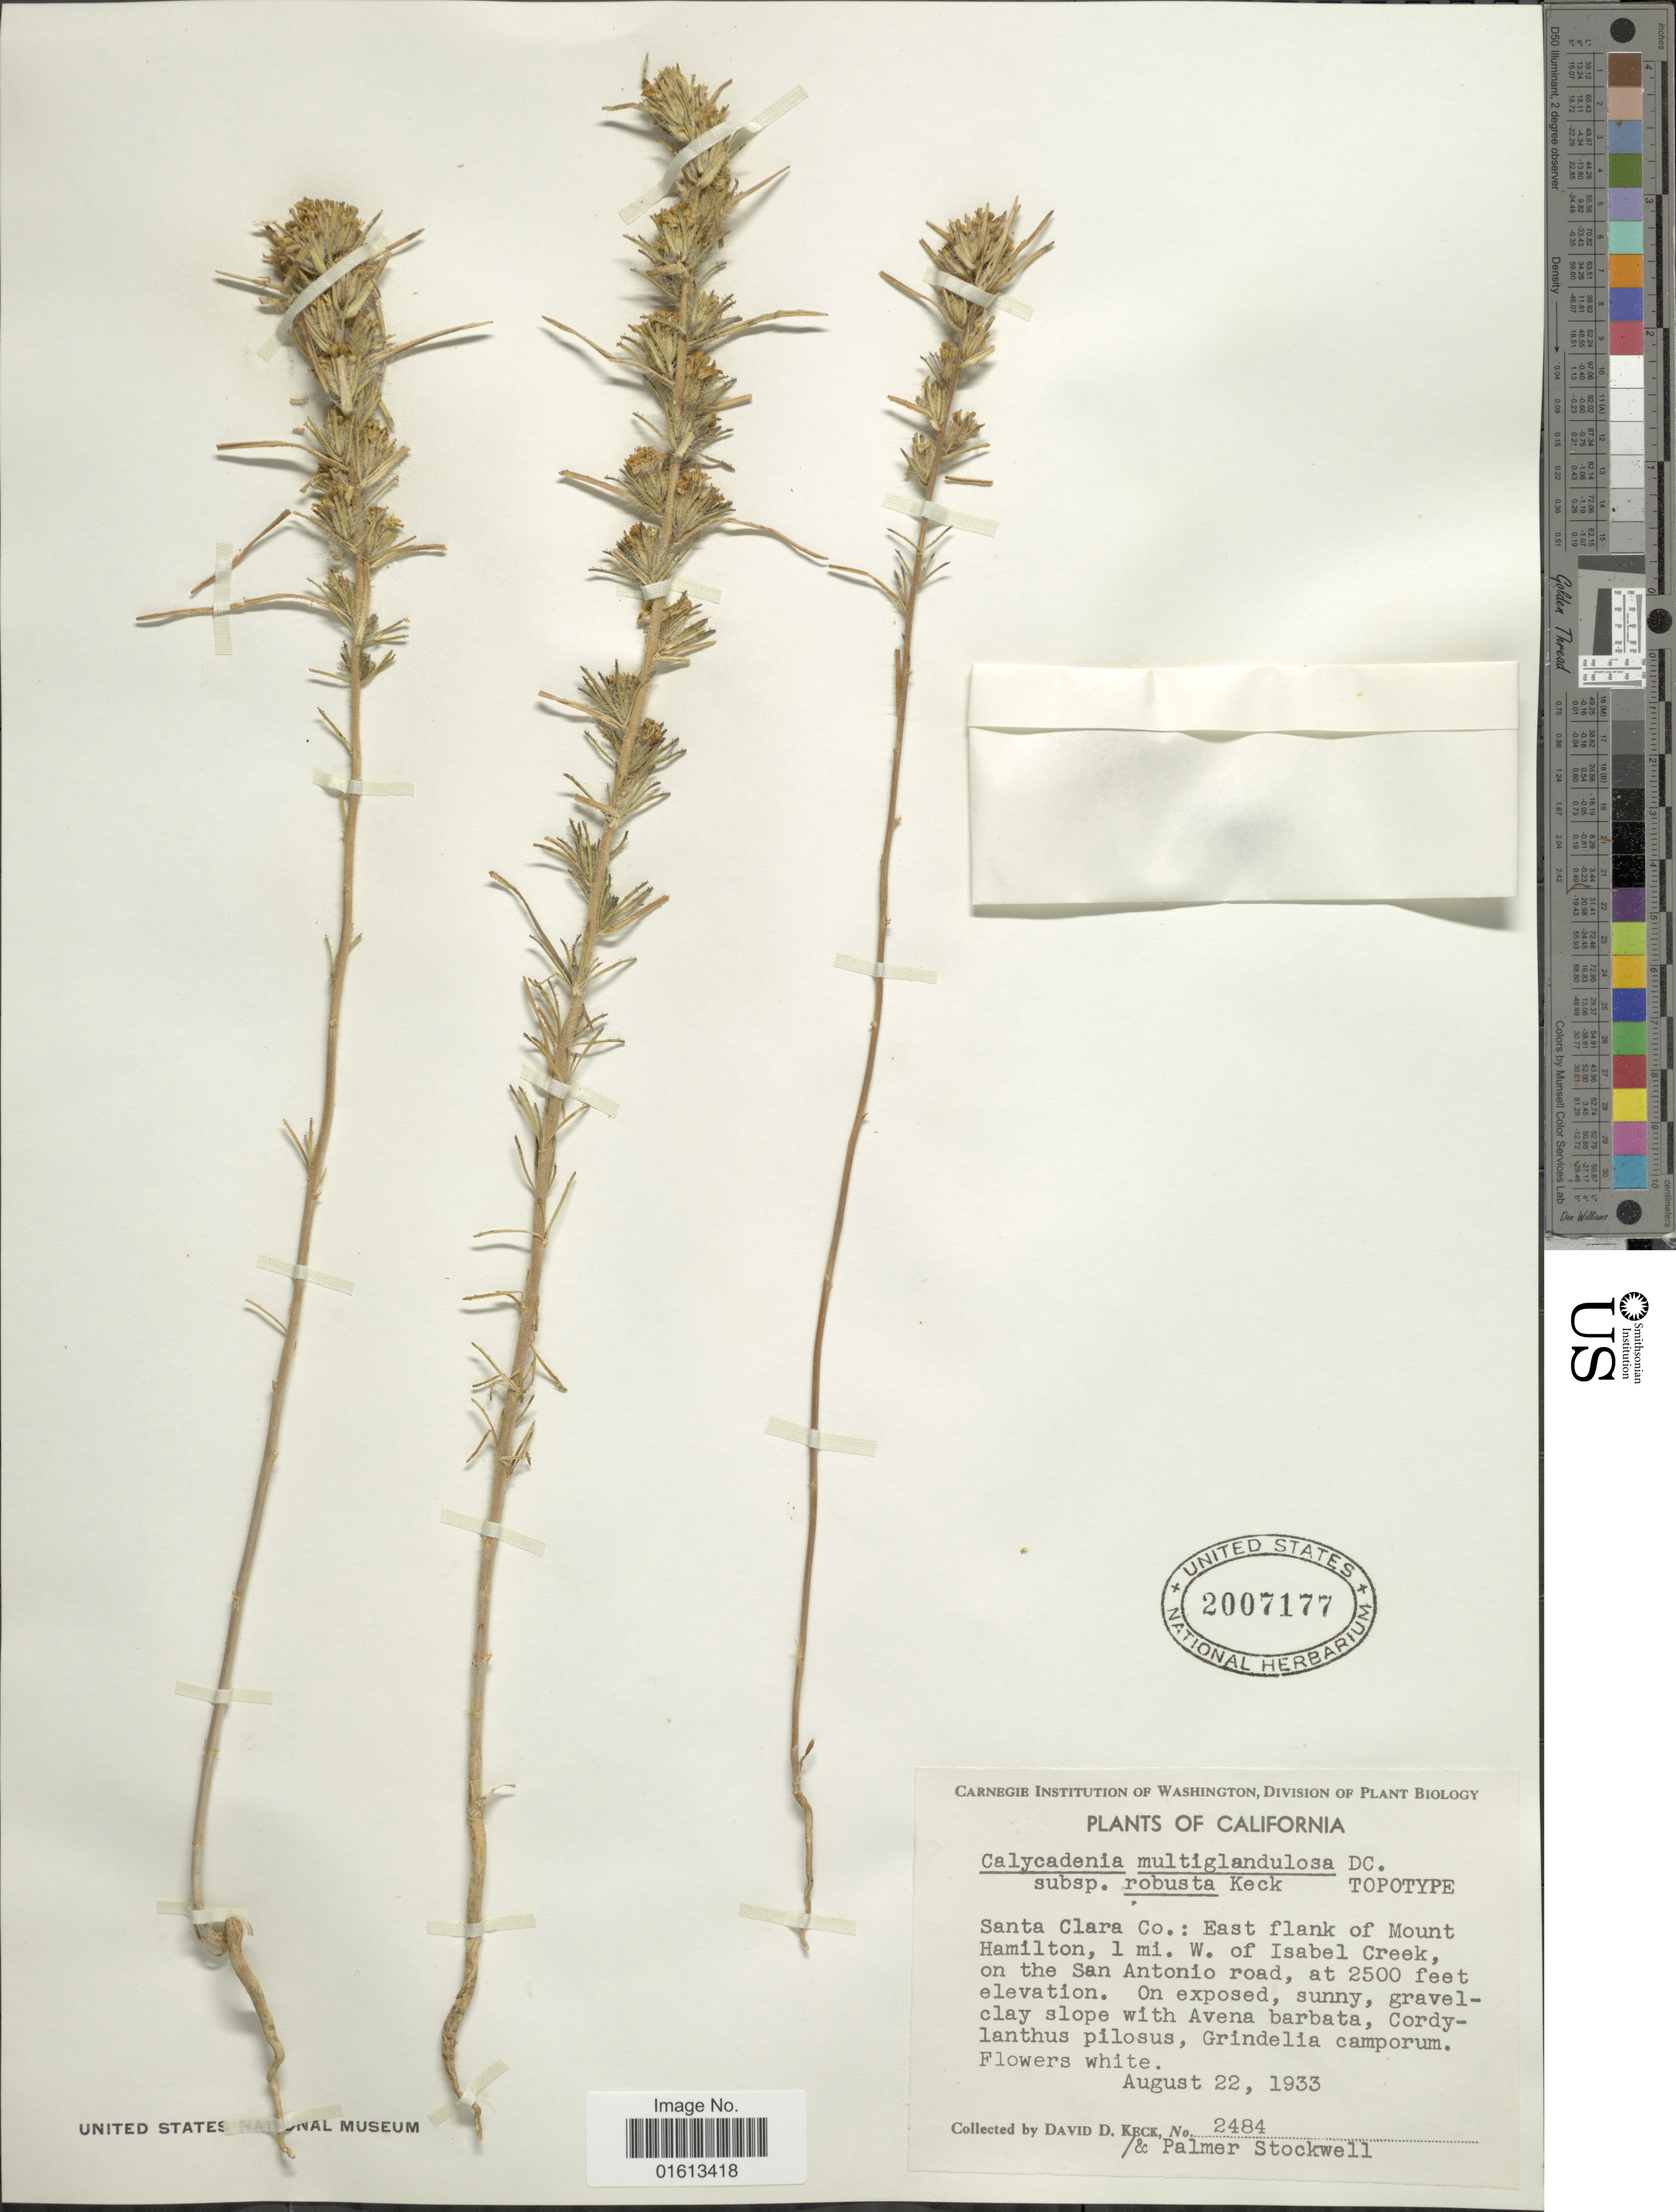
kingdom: Plantae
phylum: Tracheophyta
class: Magnoliopsida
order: Asterales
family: Asteraceae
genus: Calycadenia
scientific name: Calycadenia multiglandulosa subsp. robusta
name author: D.D. Keck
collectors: D. D. Keck & W. P. Stockwell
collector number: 2484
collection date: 1933-08-22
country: United States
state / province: California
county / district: Santa Clara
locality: Santa Clara Co.: East Flank of Mount Hamilton, 1 mi. W. of Isabel Creek on the San Antonio road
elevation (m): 762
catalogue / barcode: US 2007177